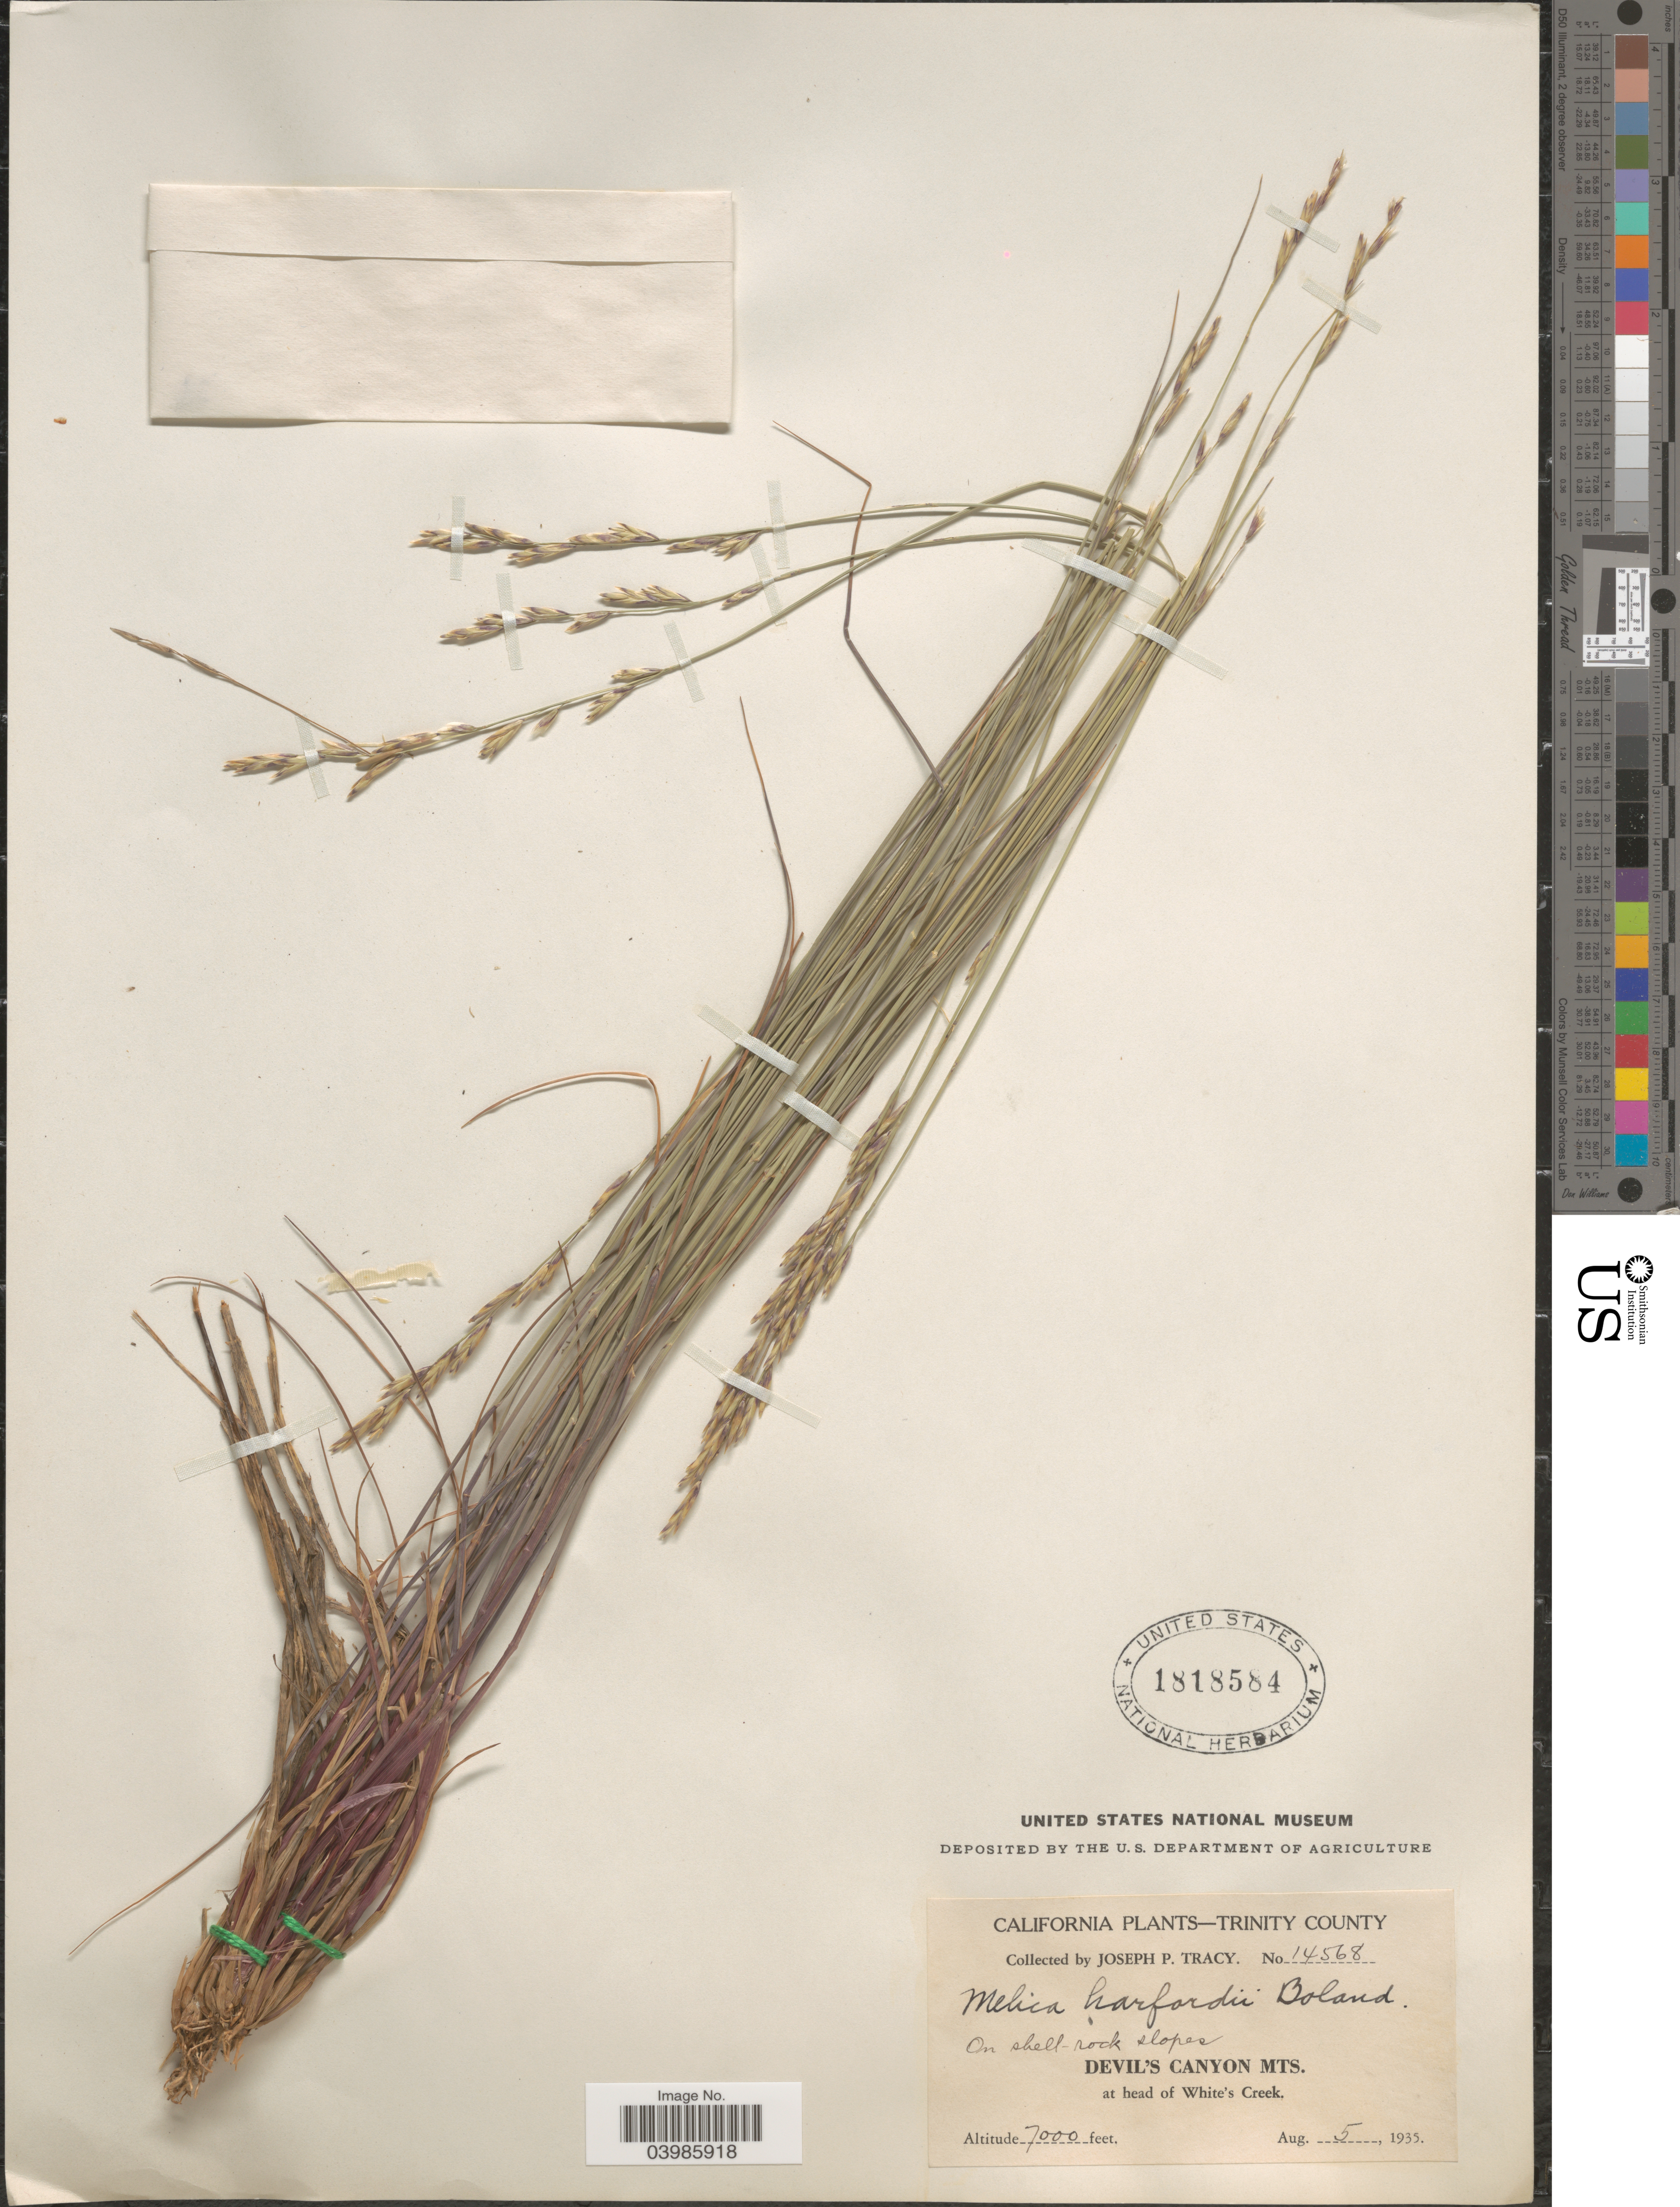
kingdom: Plantae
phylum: Tracheophyta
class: Liliopsida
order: Poales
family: Poaceae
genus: Melica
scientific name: Melica harfordii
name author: Bol.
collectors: J. Tracy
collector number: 14568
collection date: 1935-08-05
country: United States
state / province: California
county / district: Trinity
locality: Trinity County. Devil's Canyon Mts. at head of White's Creek.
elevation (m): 2134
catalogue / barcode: US 1818584